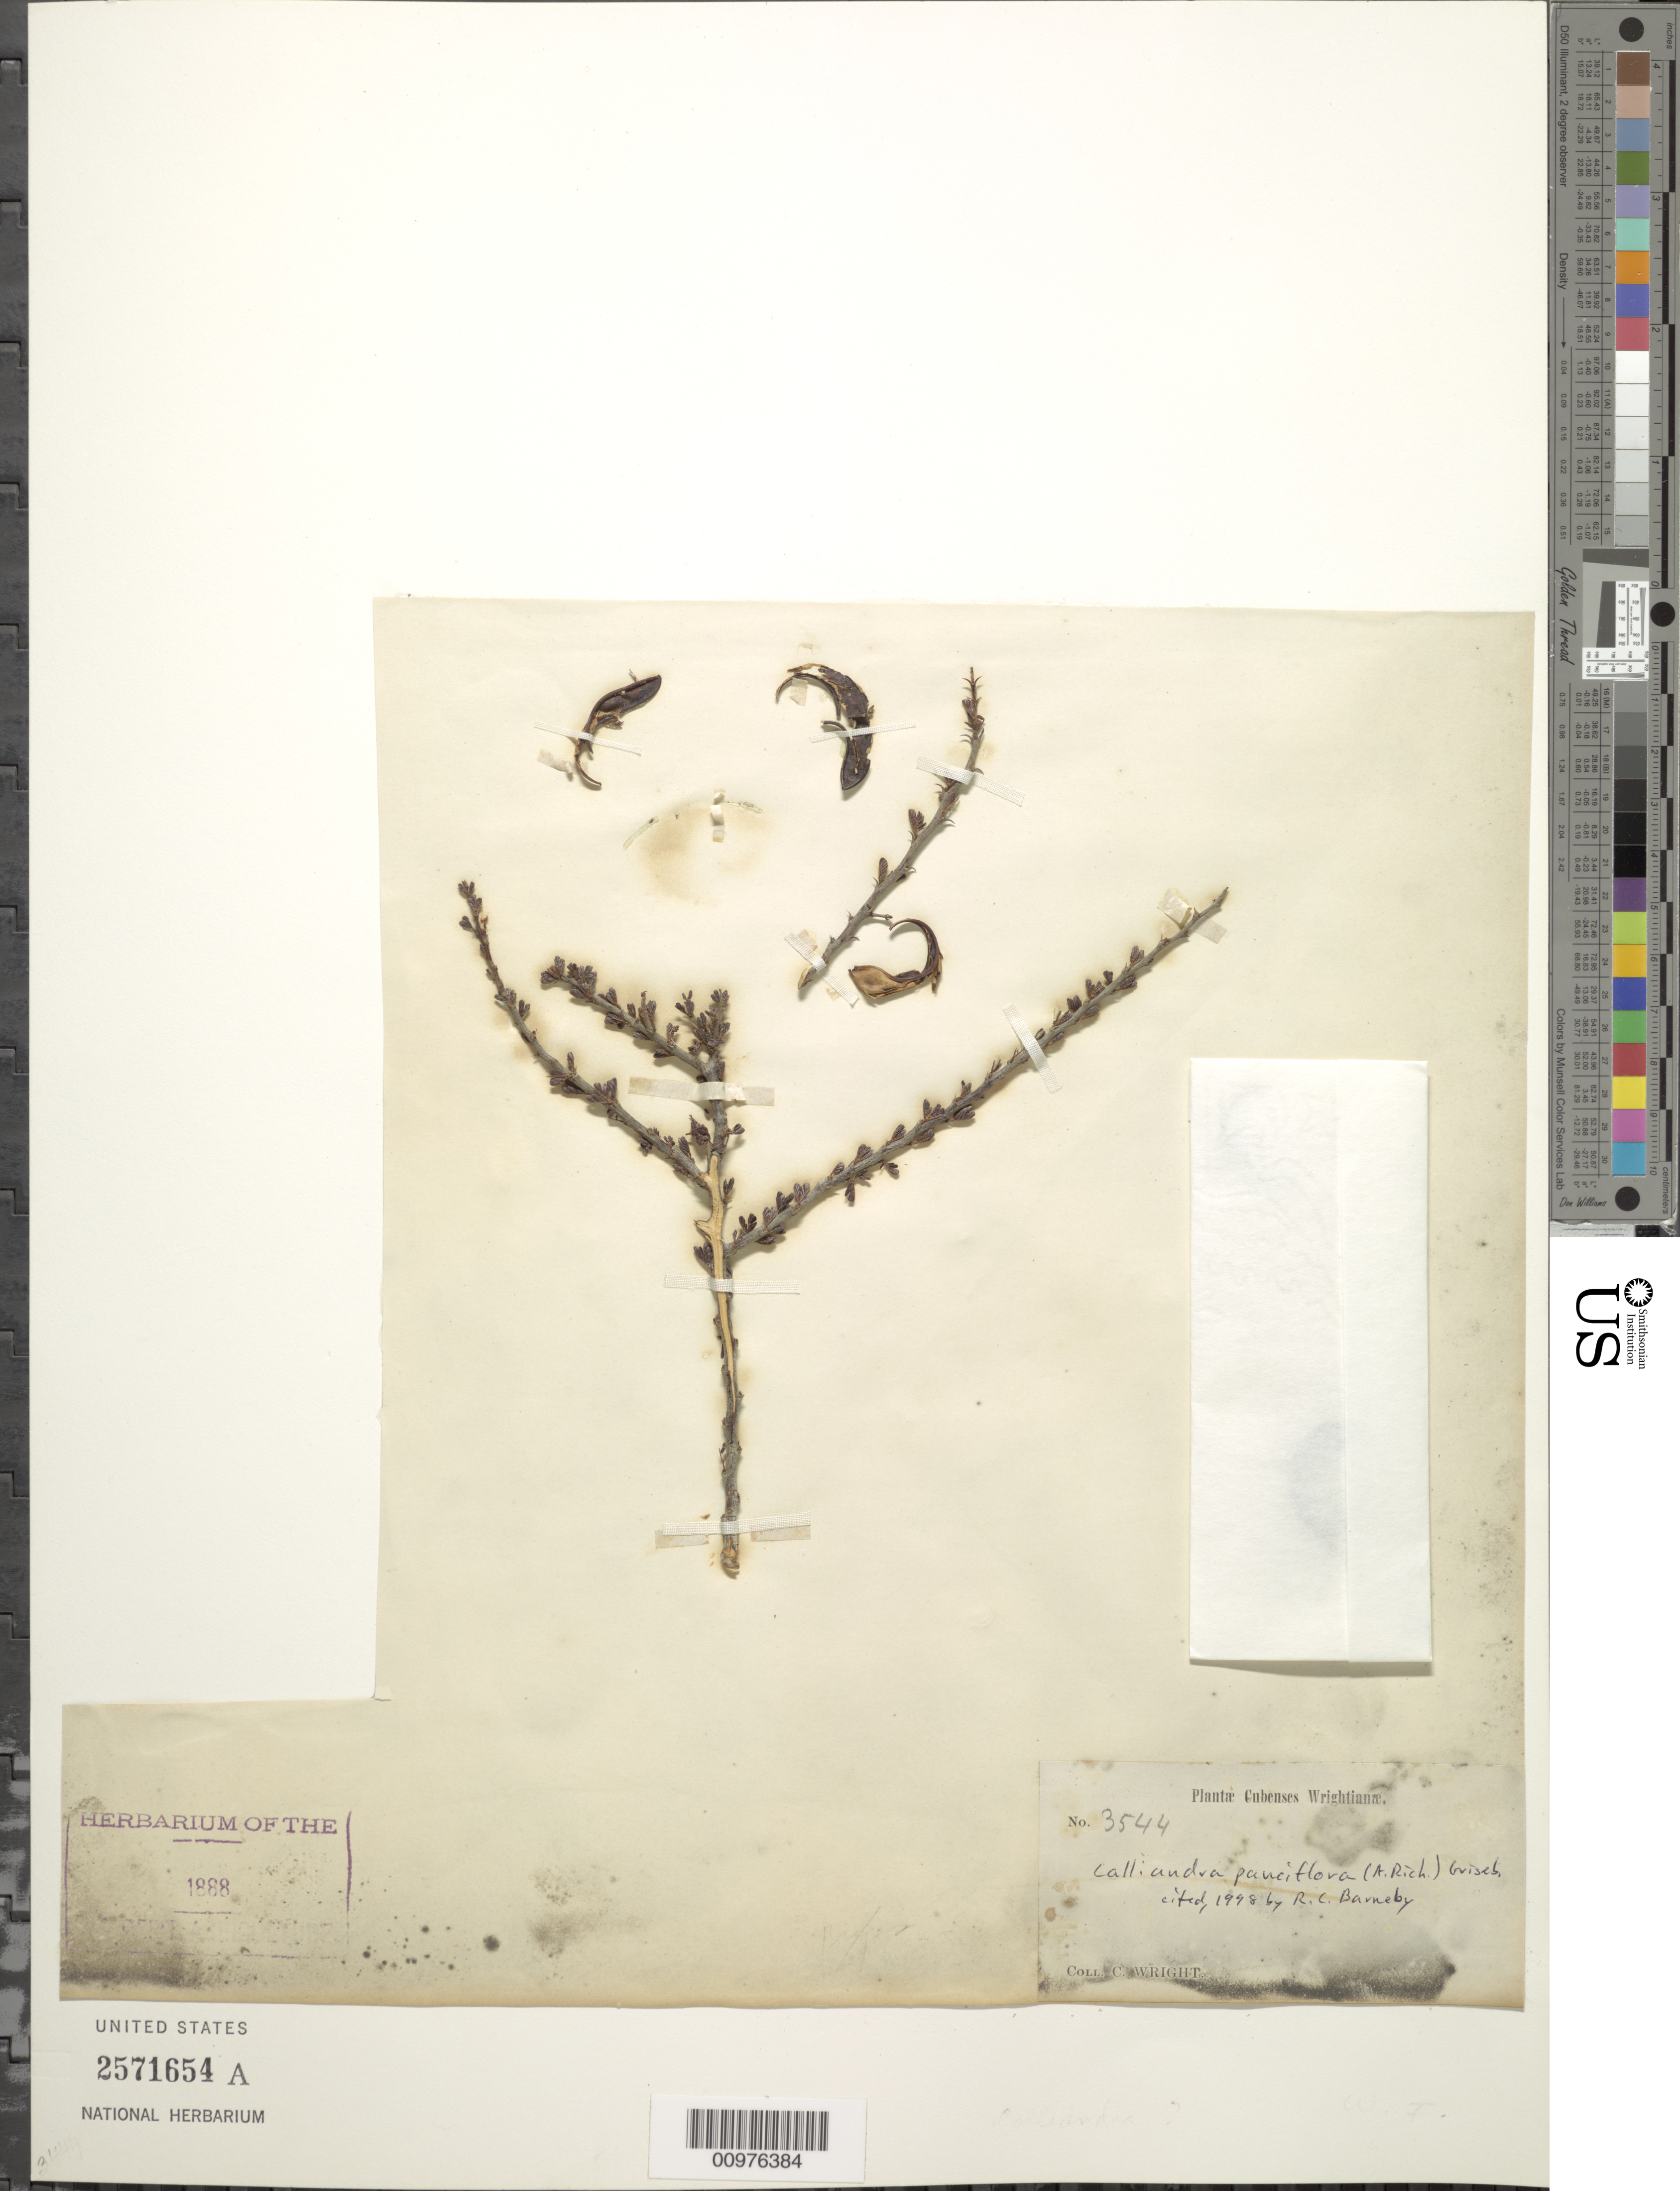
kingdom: Plantae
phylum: Tracheophyta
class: Magnoliopsida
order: Fabales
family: Fabaceae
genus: Calliandra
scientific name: Calliandra pauciflora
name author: (A. Rich.) Griseb.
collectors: C. Wright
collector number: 3544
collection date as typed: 1800 to 1899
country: Cuba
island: Cuba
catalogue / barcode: US 2571654A